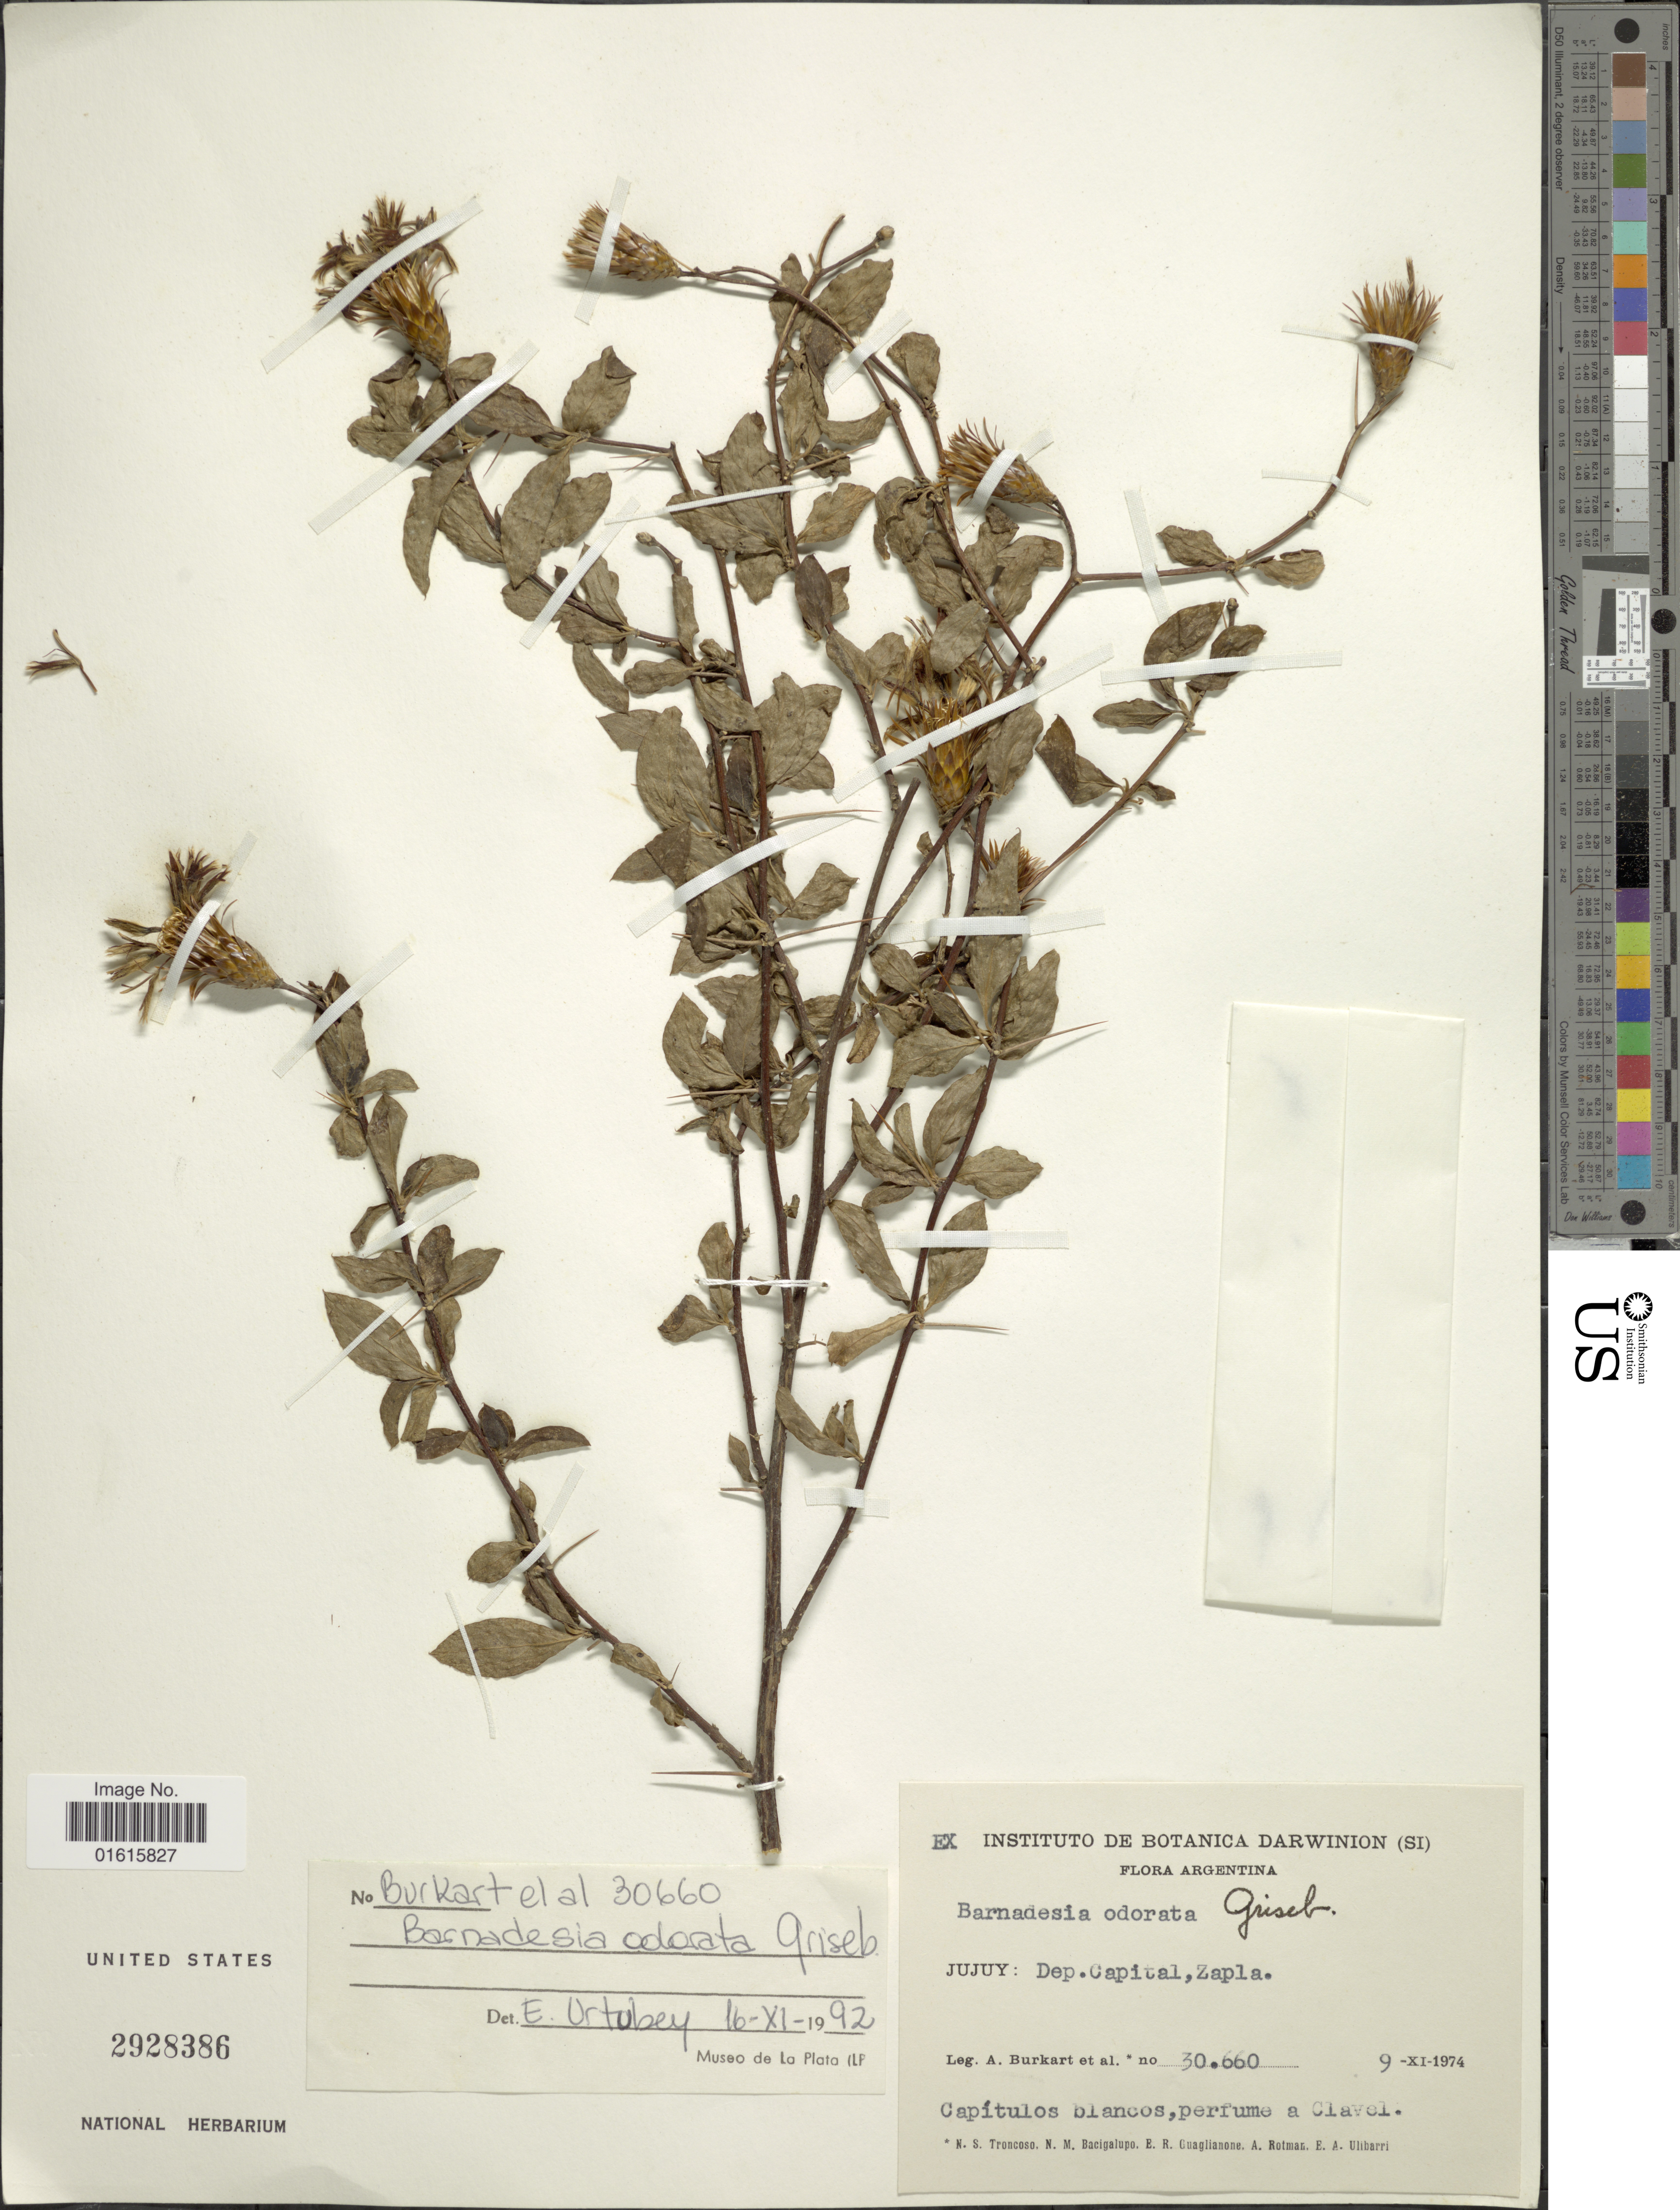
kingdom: Plantae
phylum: Tracheophyta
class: Magnoliopsida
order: Asterales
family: Asteraceae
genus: Barnadesia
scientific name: Barnadesia odorata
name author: Griseb.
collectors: A. E. Burkart & et al.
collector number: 30660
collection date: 1974-11-09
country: Argentina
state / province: Jujuy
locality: Dep. Capital, Zapla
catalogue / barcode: US 2928386